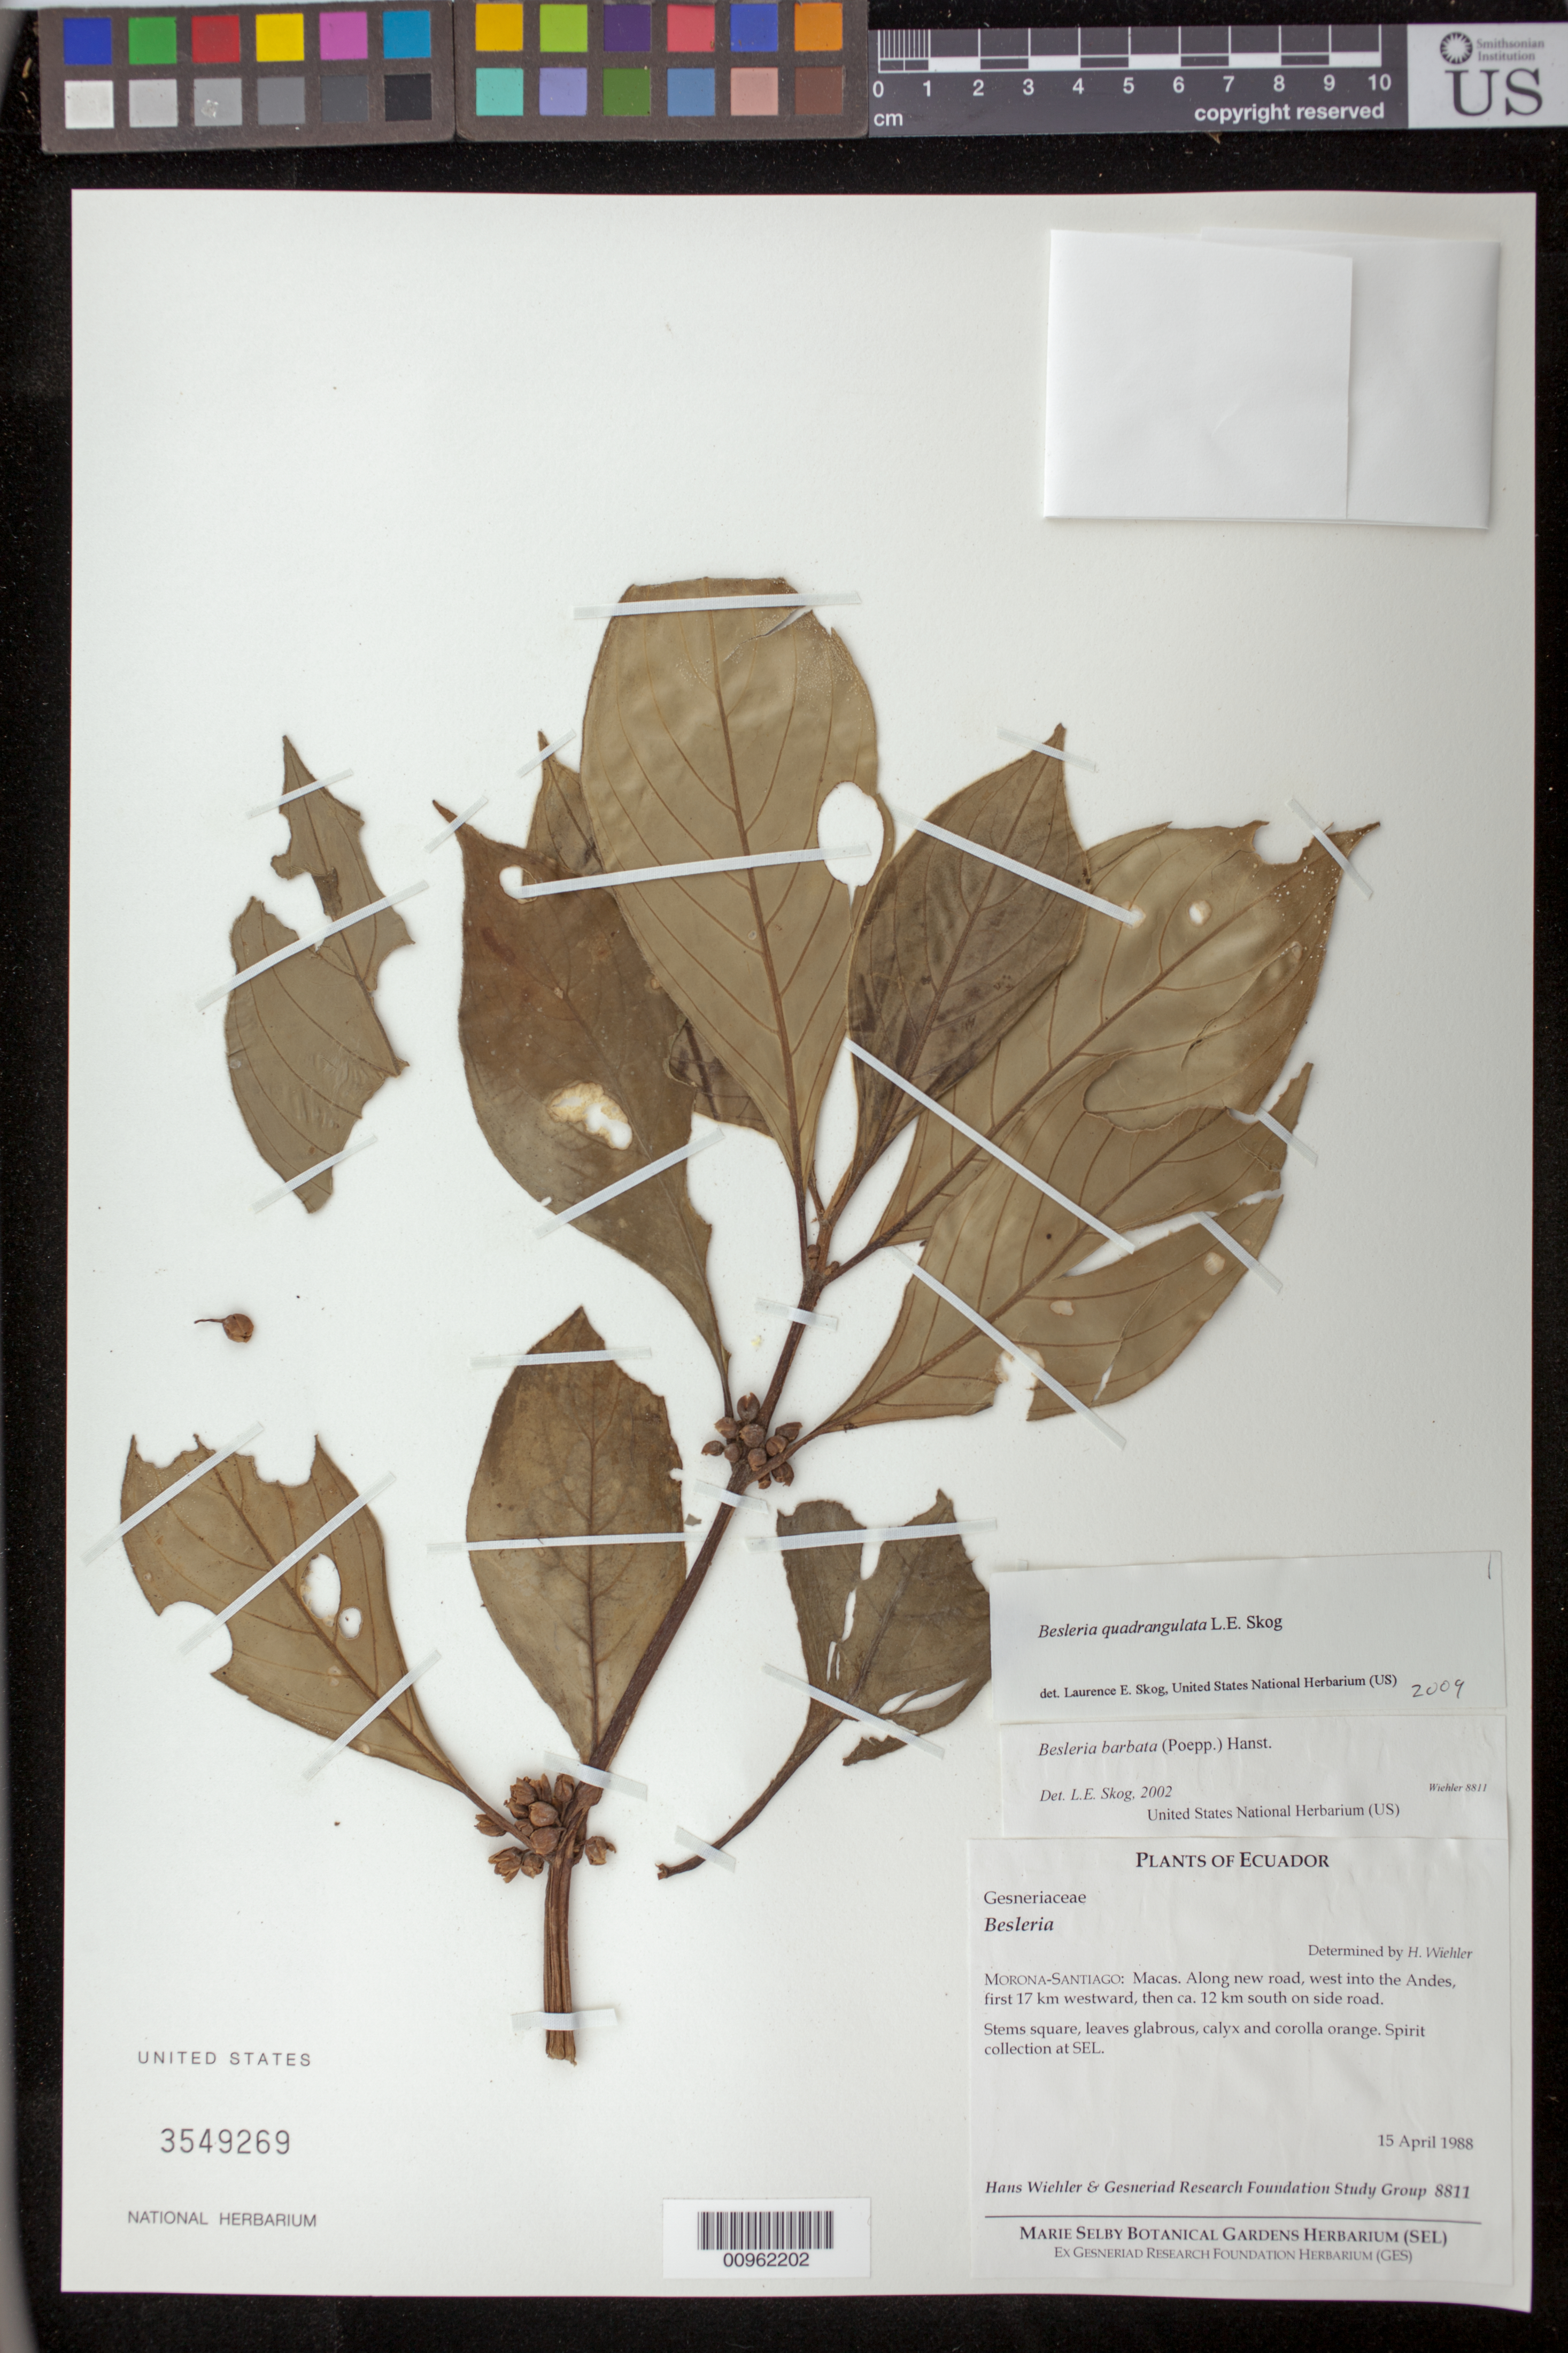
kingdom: Plantae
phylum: Tracheophyta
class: Magnoliopsida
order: Lamiales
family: Gesneriaceae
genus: Besleria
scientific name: Besleria quadrangulata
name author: L.E. Skog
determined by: Skog, Laurence E.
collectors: H. J. Wiehler & GRF Study Group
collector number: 8811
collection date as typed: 15 Apr 1988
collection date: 1988-04-15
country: Ecuador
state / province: Morona-Santiago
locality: Morona-Santiago: Macas, along new road, west into the Andes, first 17 km westward, then ca. 12 km south on side road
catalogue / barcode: US 3549269